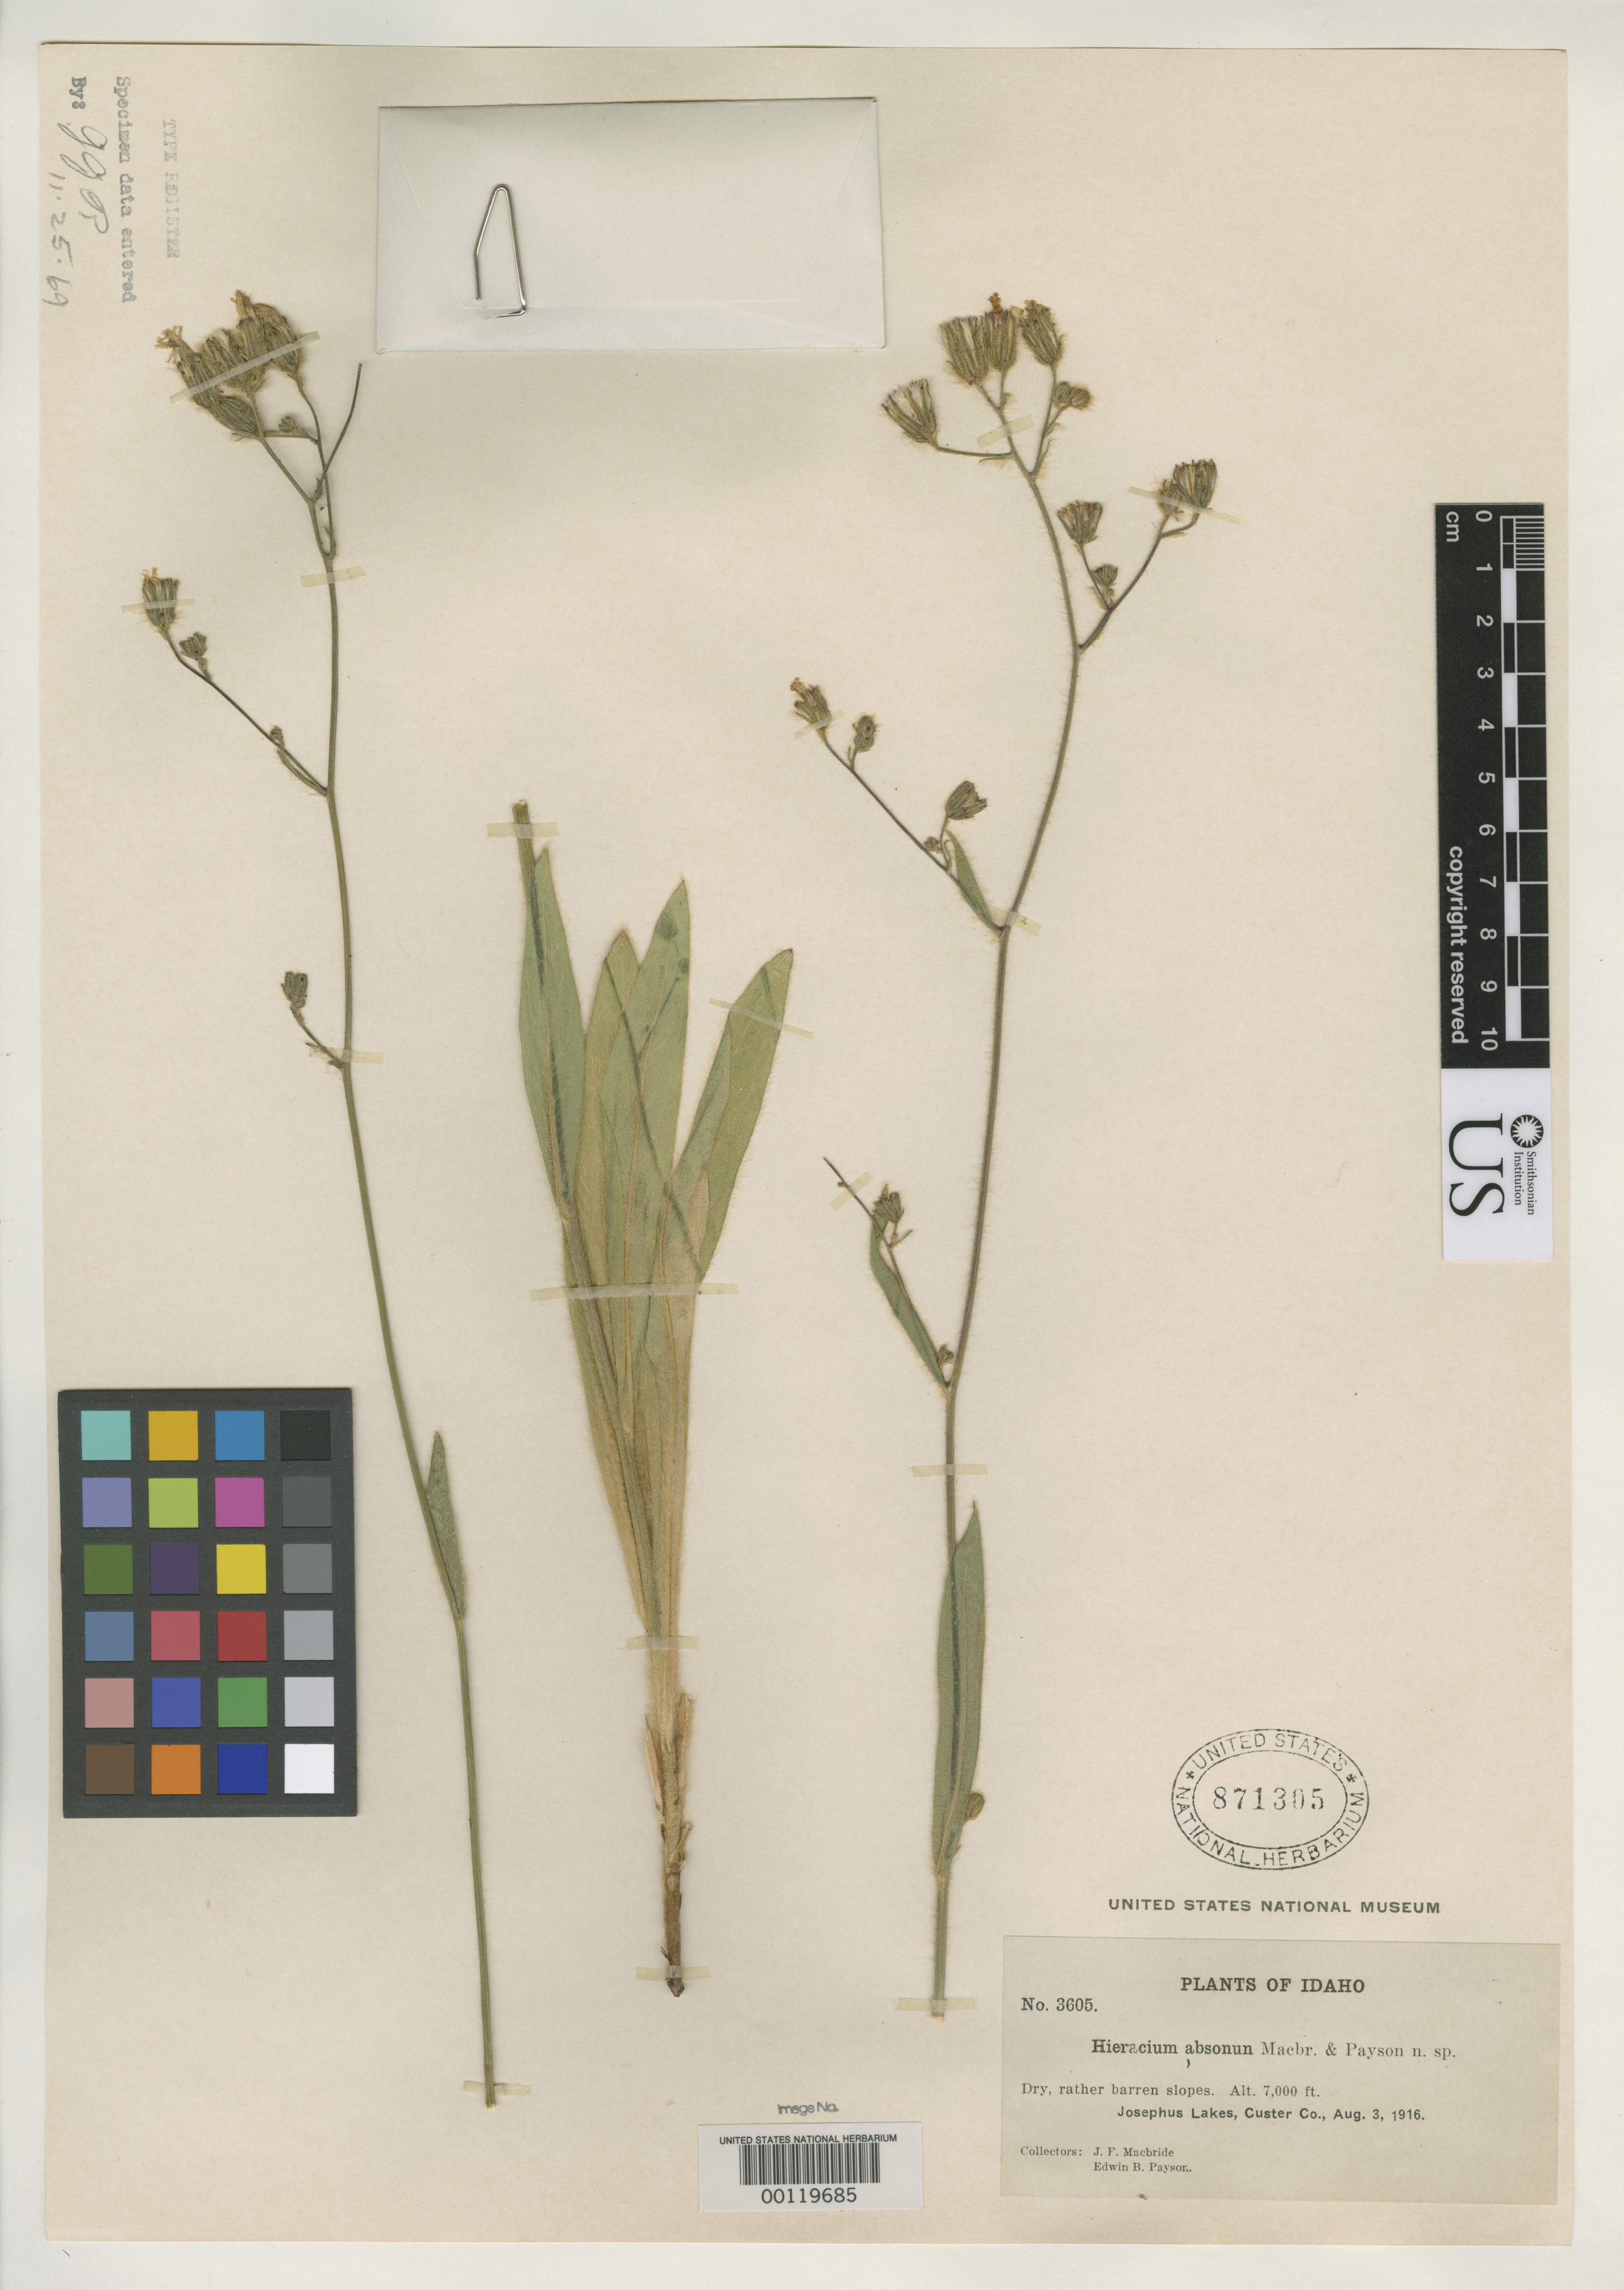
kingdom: Plantae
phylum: Tracheophyta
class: Magnoliopsida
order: Asterales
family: Asteraceae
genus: Hieracium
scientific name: Hieracium absonum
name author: J.F. Macbr. & Payson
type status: Isotype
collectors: J. F. Macbride & E. B. Payson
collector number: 3605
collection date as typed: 05 Aug 1916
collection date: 1916-08-05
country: United States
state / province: Idaho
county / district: Custer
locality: Josephus Lakes.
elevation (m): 2134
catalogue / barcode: US 871305